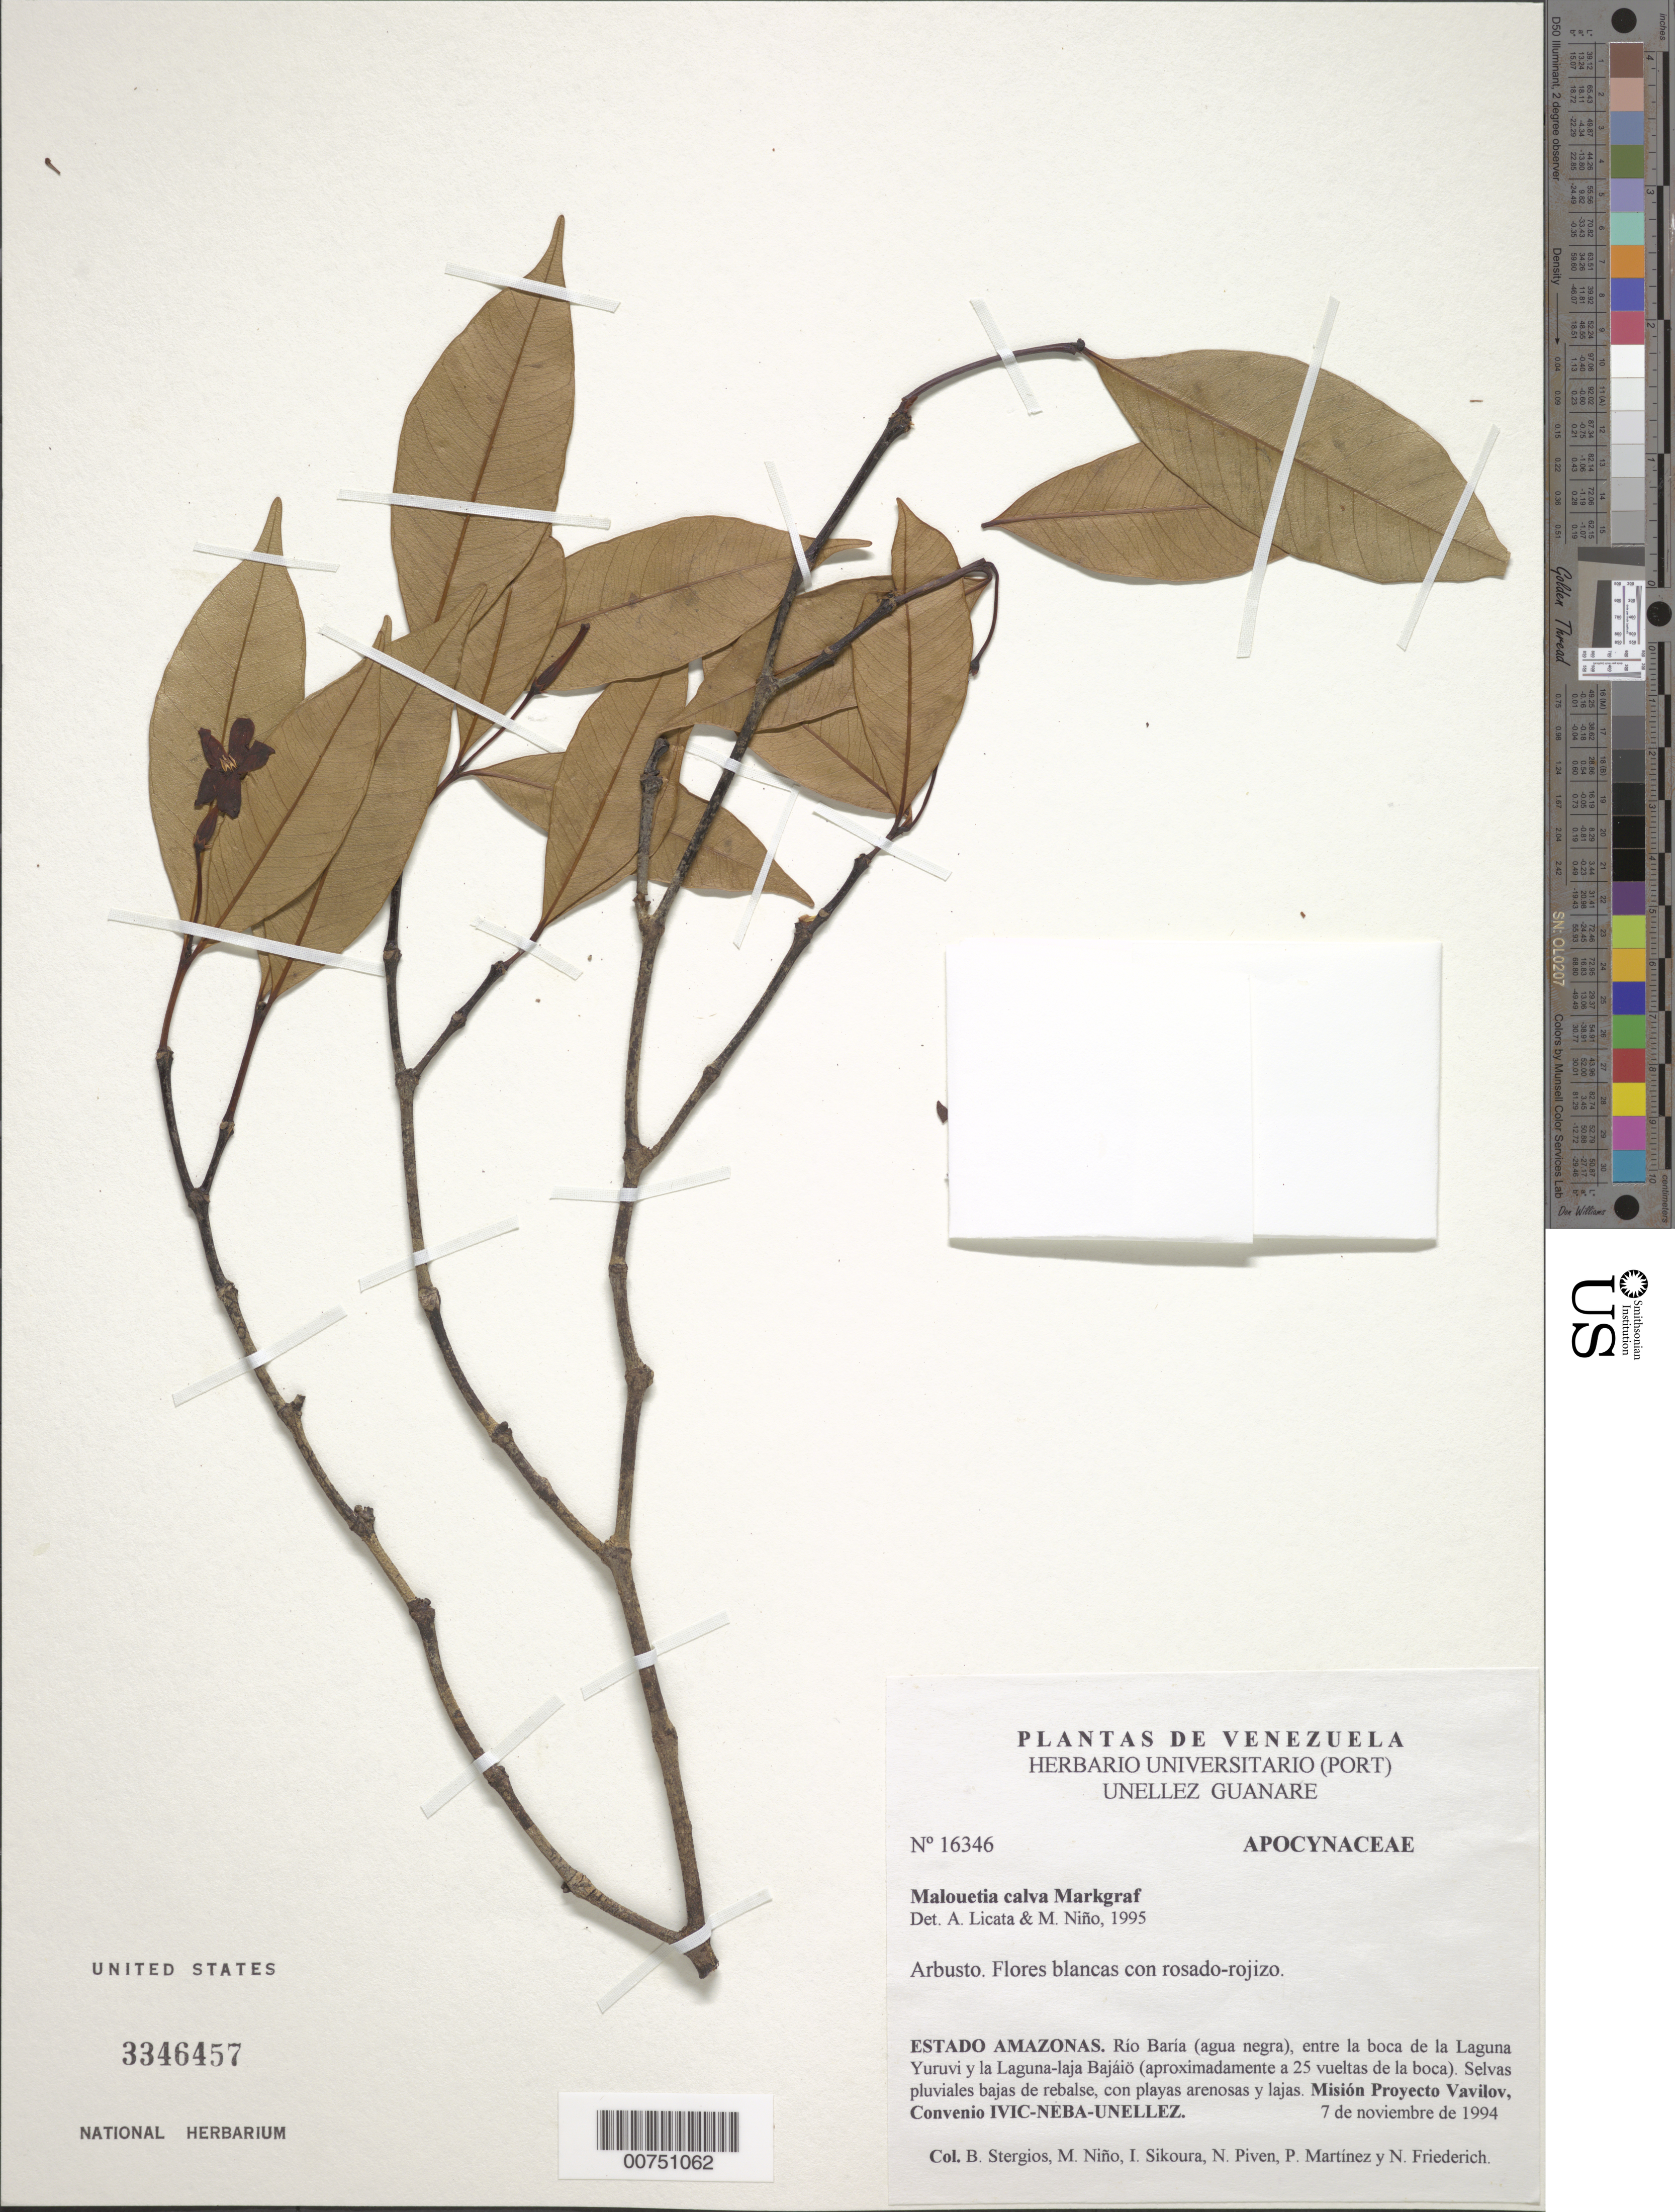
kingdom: Plantae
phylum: Tracheophyta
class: Magnoliopsida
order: Gentianales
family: Apocynaceae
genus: Malouetia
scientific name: Malouetia calva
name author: Markgr.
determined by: Licata, A.; Niño, S. M.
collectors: B. G. Stergios, S. M. Niño, I. Sikoura, N. Piven, P. Martinez & N. Friederich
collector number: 16346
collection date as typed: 7-Nov-94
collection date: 1994-11-07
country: Venezuela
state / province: Amazonas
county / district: Río Negro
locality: Río Baría, entre la boca de la Laguna Yuruvi y la Laguna-laja Bajáiö (aprox. a 25 vueltas de la boca)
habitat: Selvas pluviales bajas de rebalse, con playas arenosas y lajas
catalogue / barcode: US 3346457